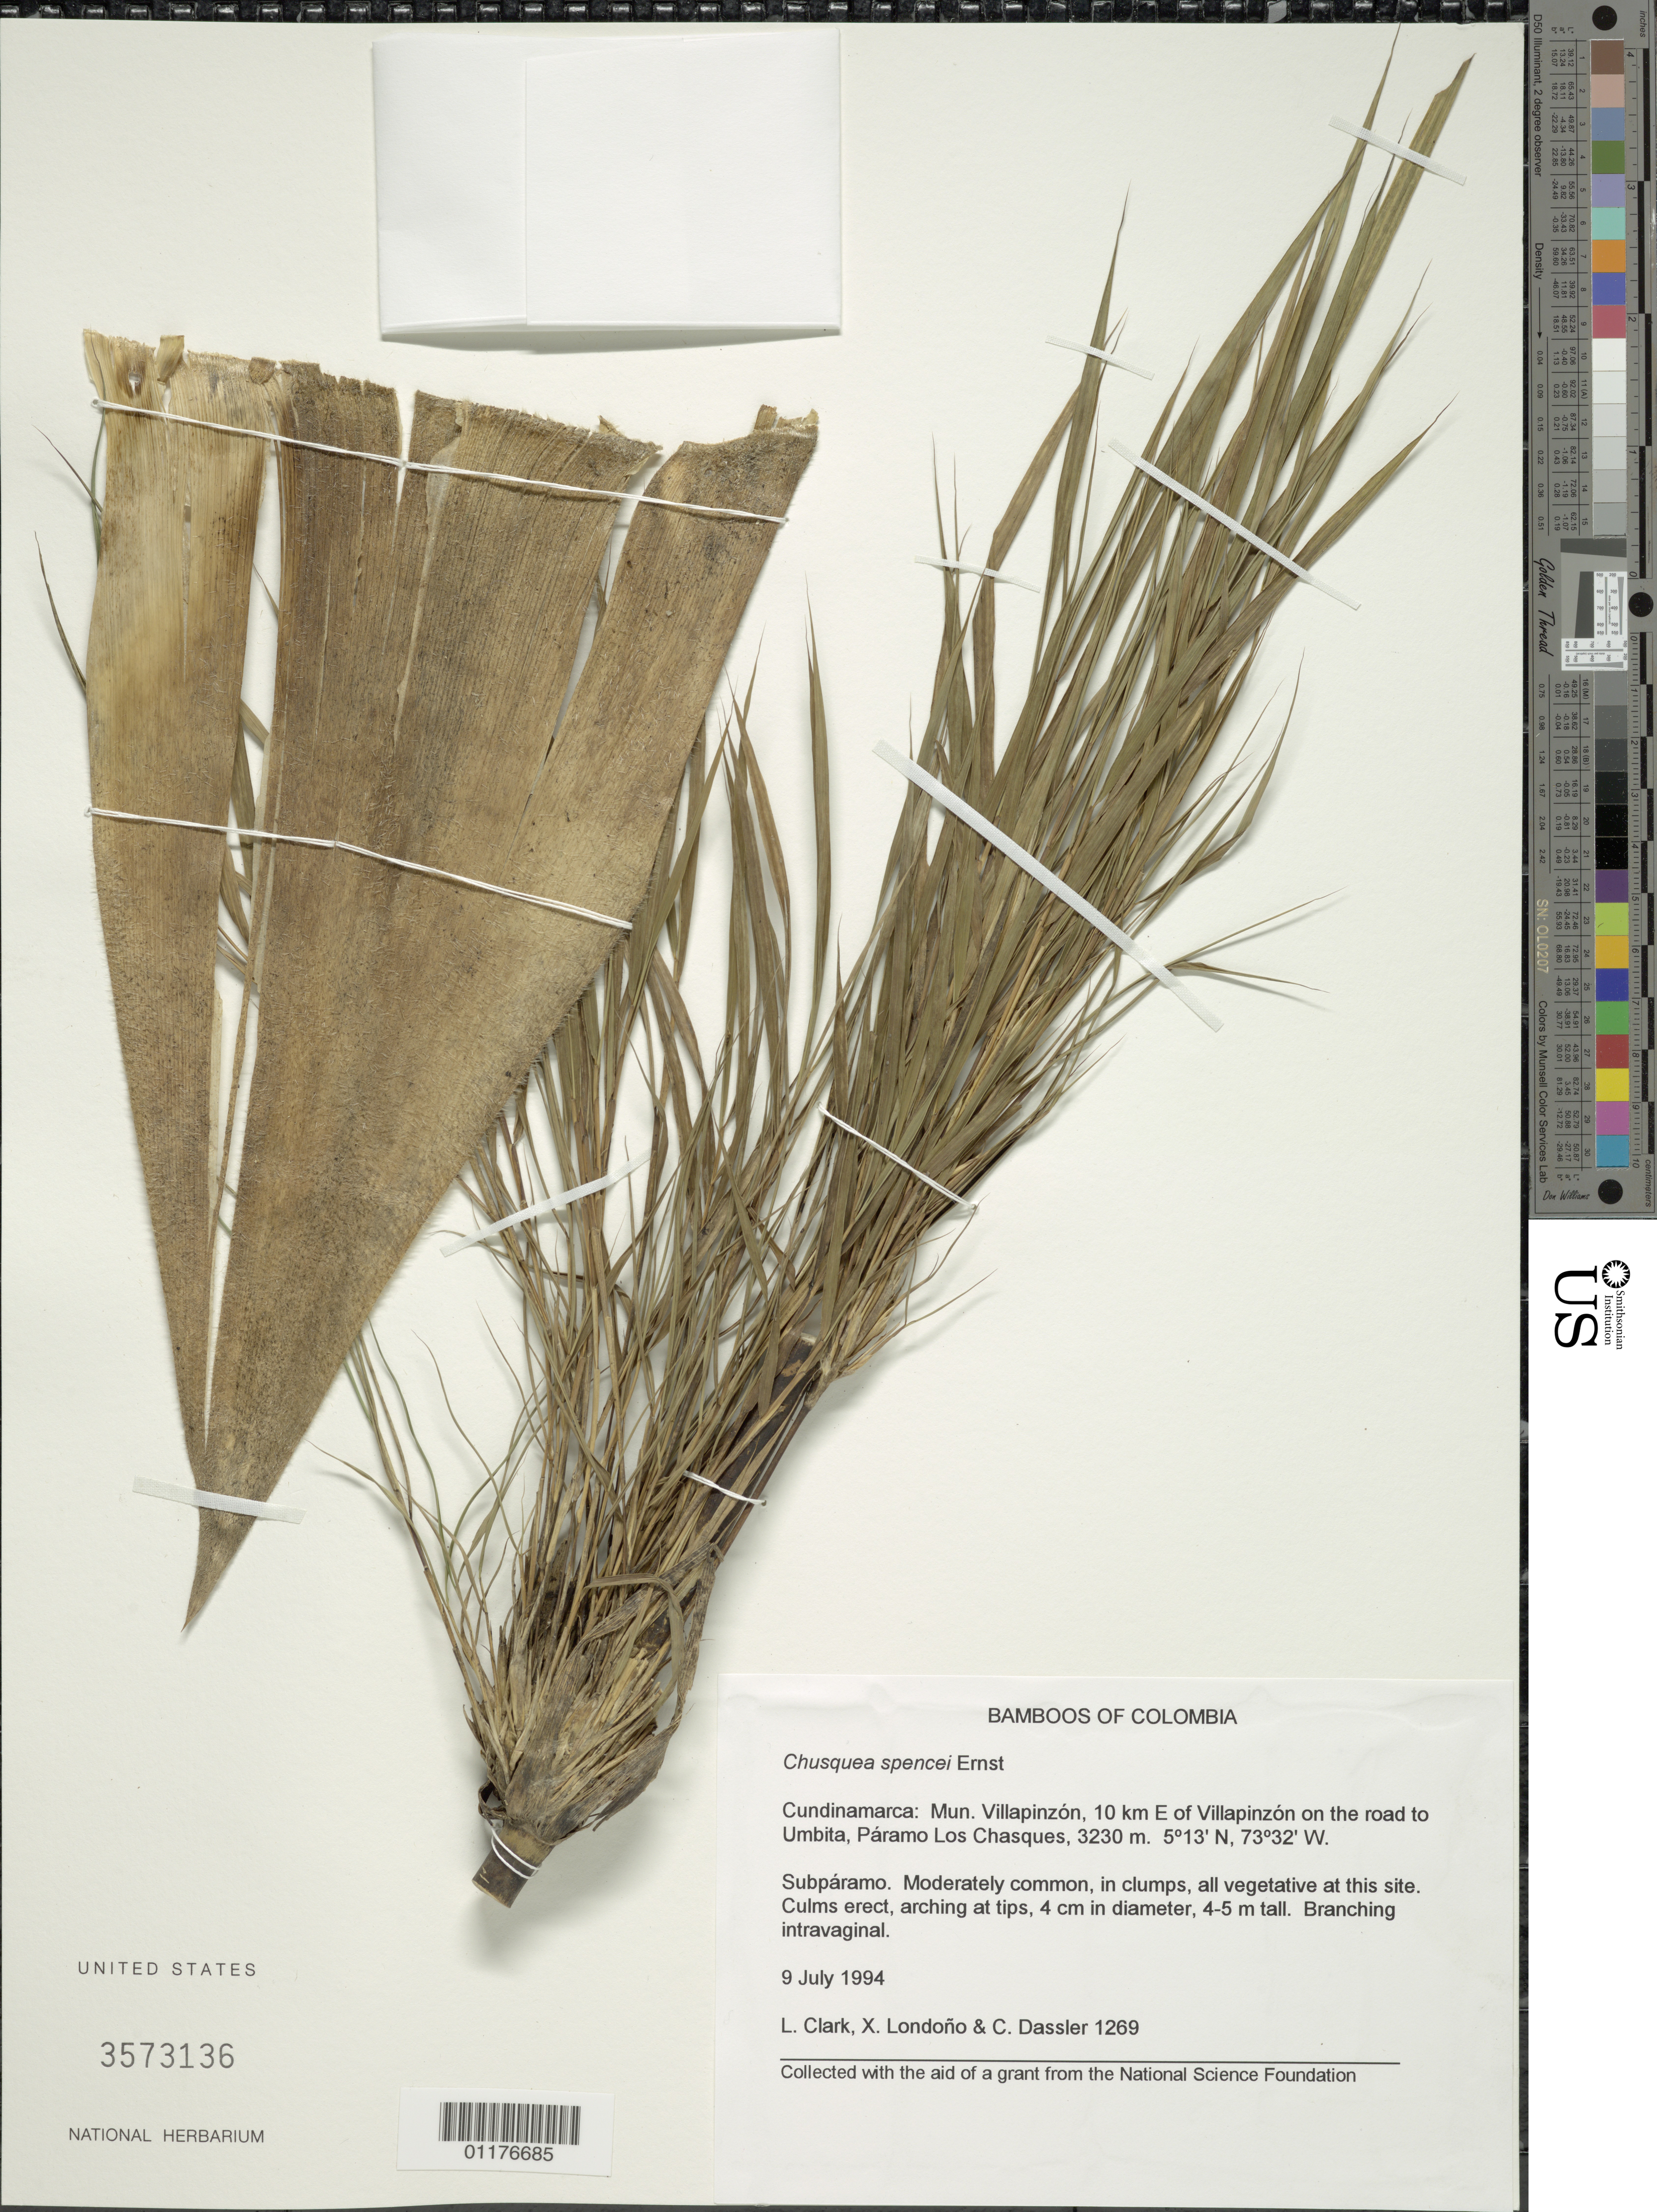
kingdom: Plantae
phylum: Tracheophyta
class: Liliopsida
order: Poales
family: Poaceae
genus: Chusquea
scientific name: Chusquea spencei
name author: Ernst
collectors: L. G. Clark, X. Londoño & C. Dassler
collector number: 1269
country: Colombia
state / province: Cundinamarca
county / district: Villapinzón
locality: E of Villapinzon on the road to Umbita, Paramo Los Chasques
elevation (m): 3230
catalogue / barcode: US 3573136